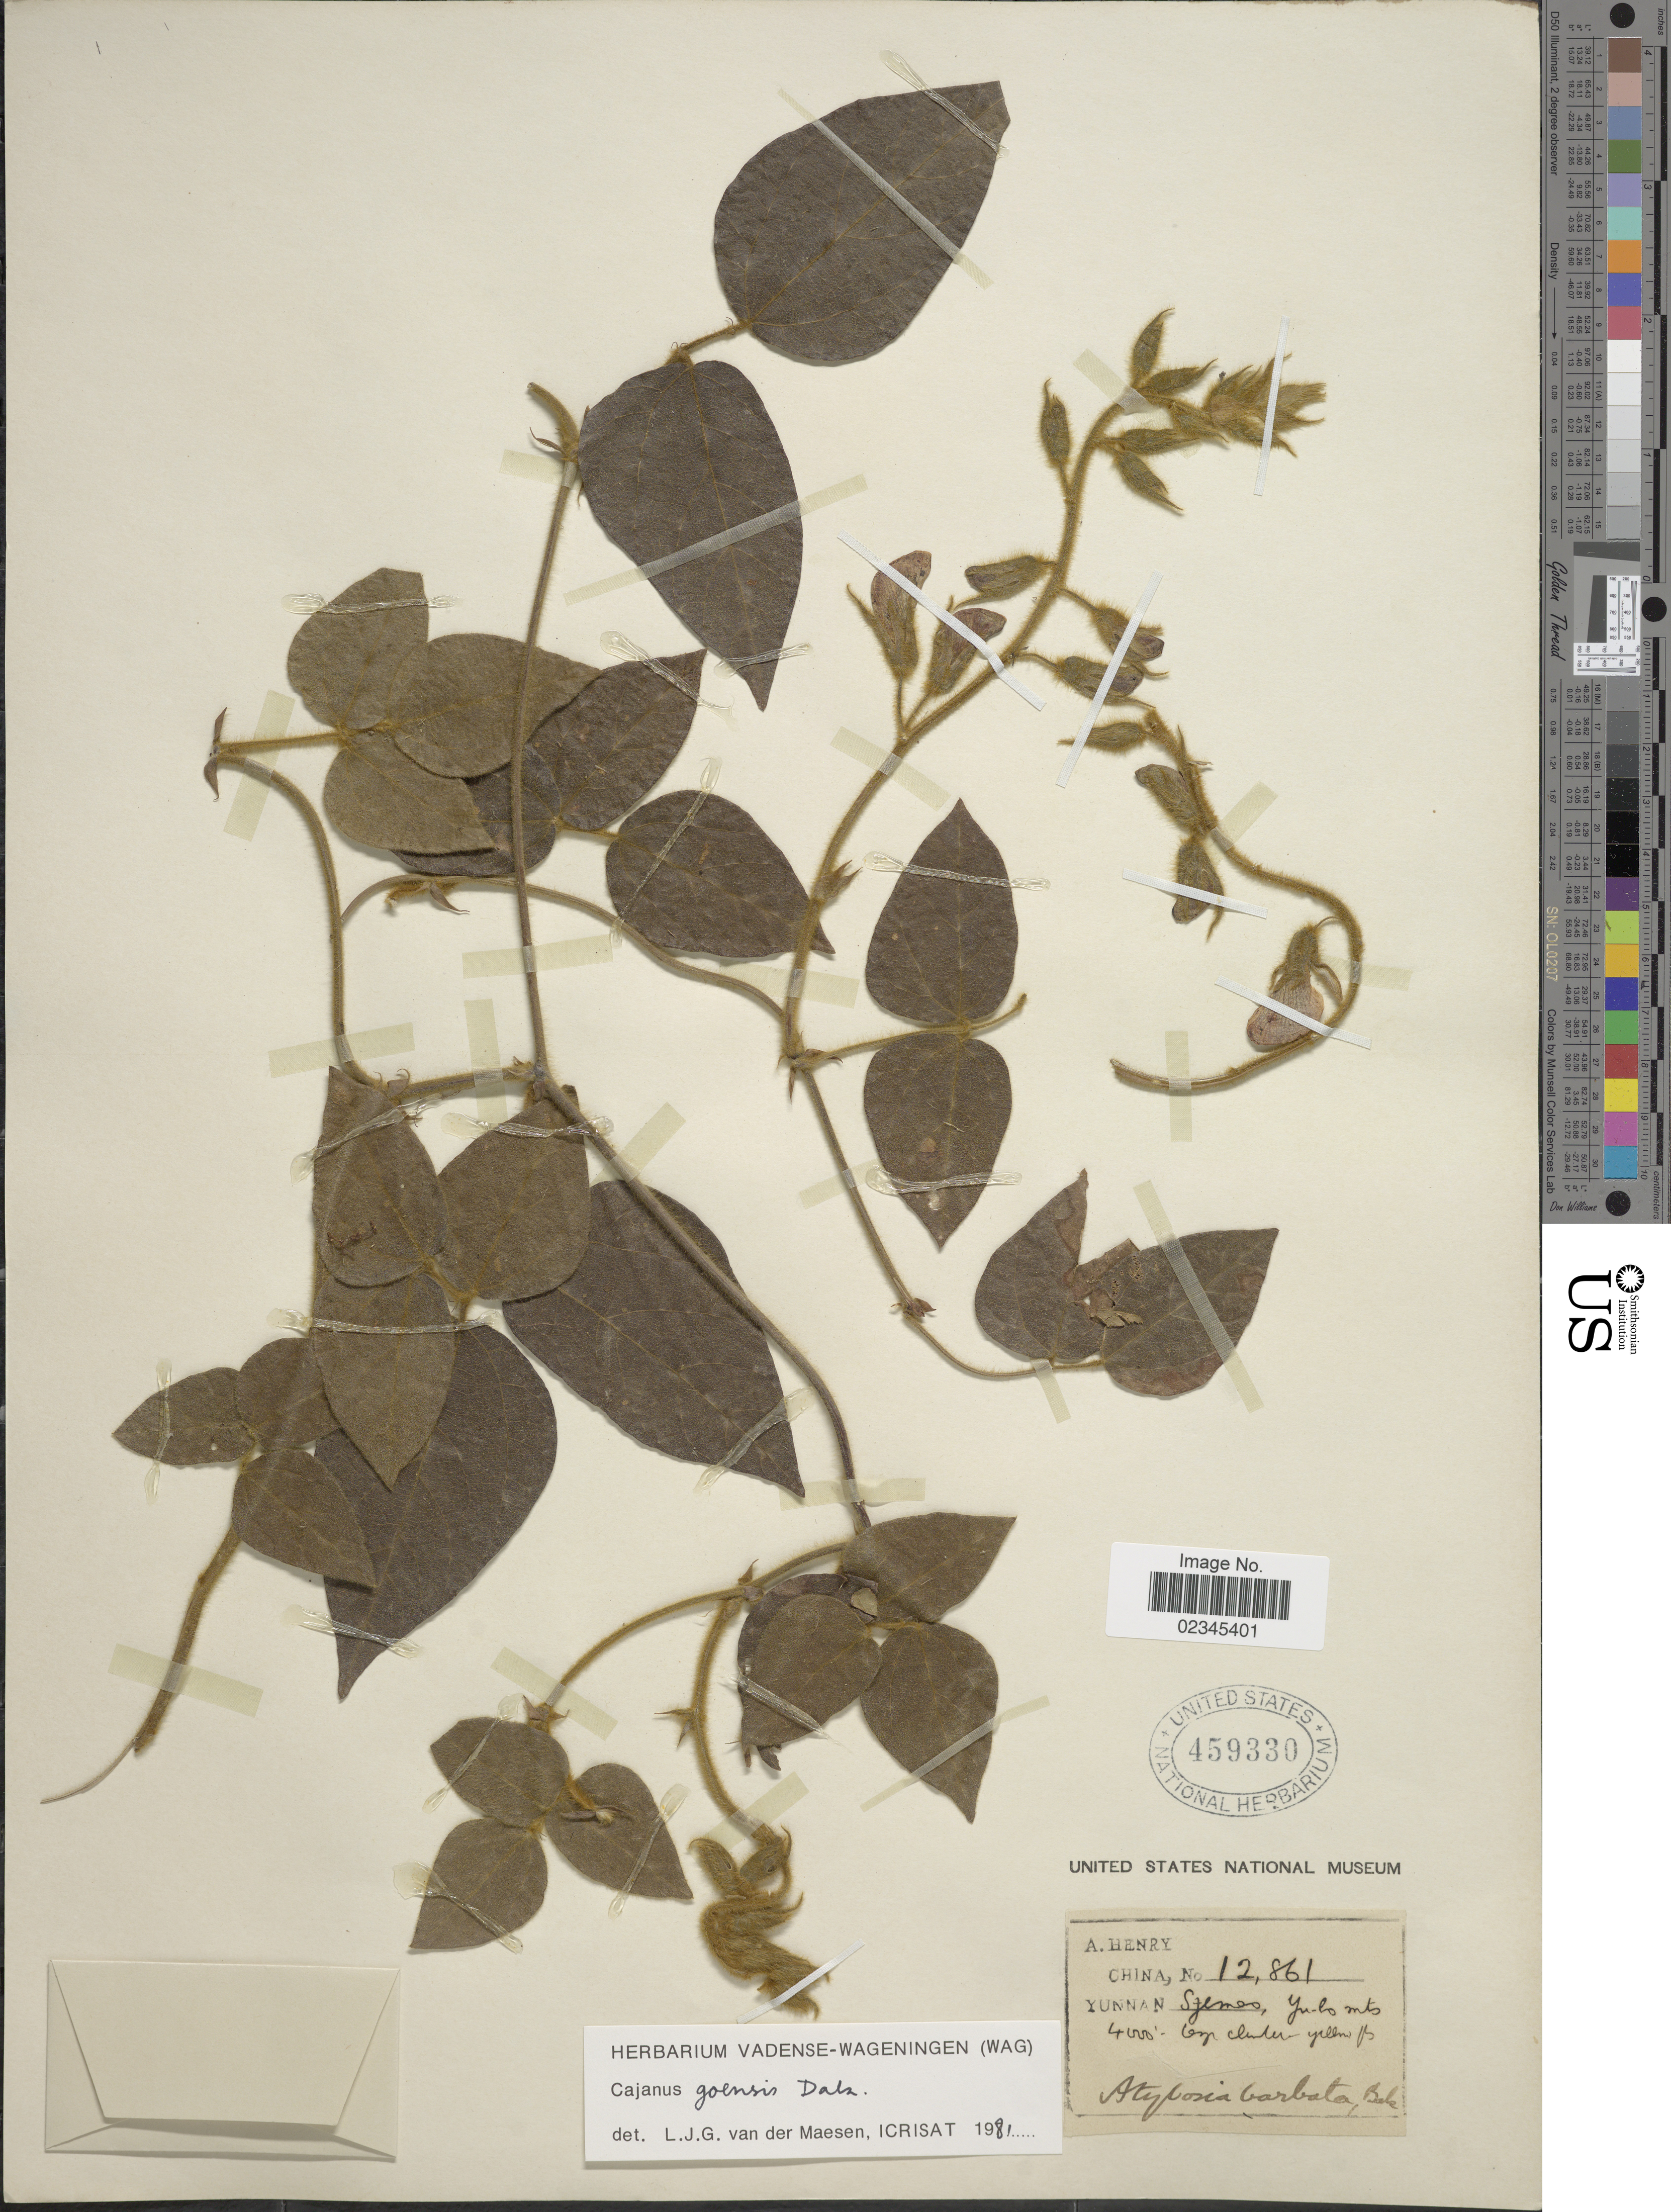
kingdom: Plantae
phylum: Tracheophyta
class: Magnoliopsida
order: Fabales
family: Fabaceae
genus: Cajanus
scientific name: Cajanus goensis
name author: Dalzell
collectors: A. Henry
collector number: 12861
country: China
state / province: Yunnan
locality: Szemao, Yu-lo mts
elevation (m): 1219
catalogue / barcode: US 459330